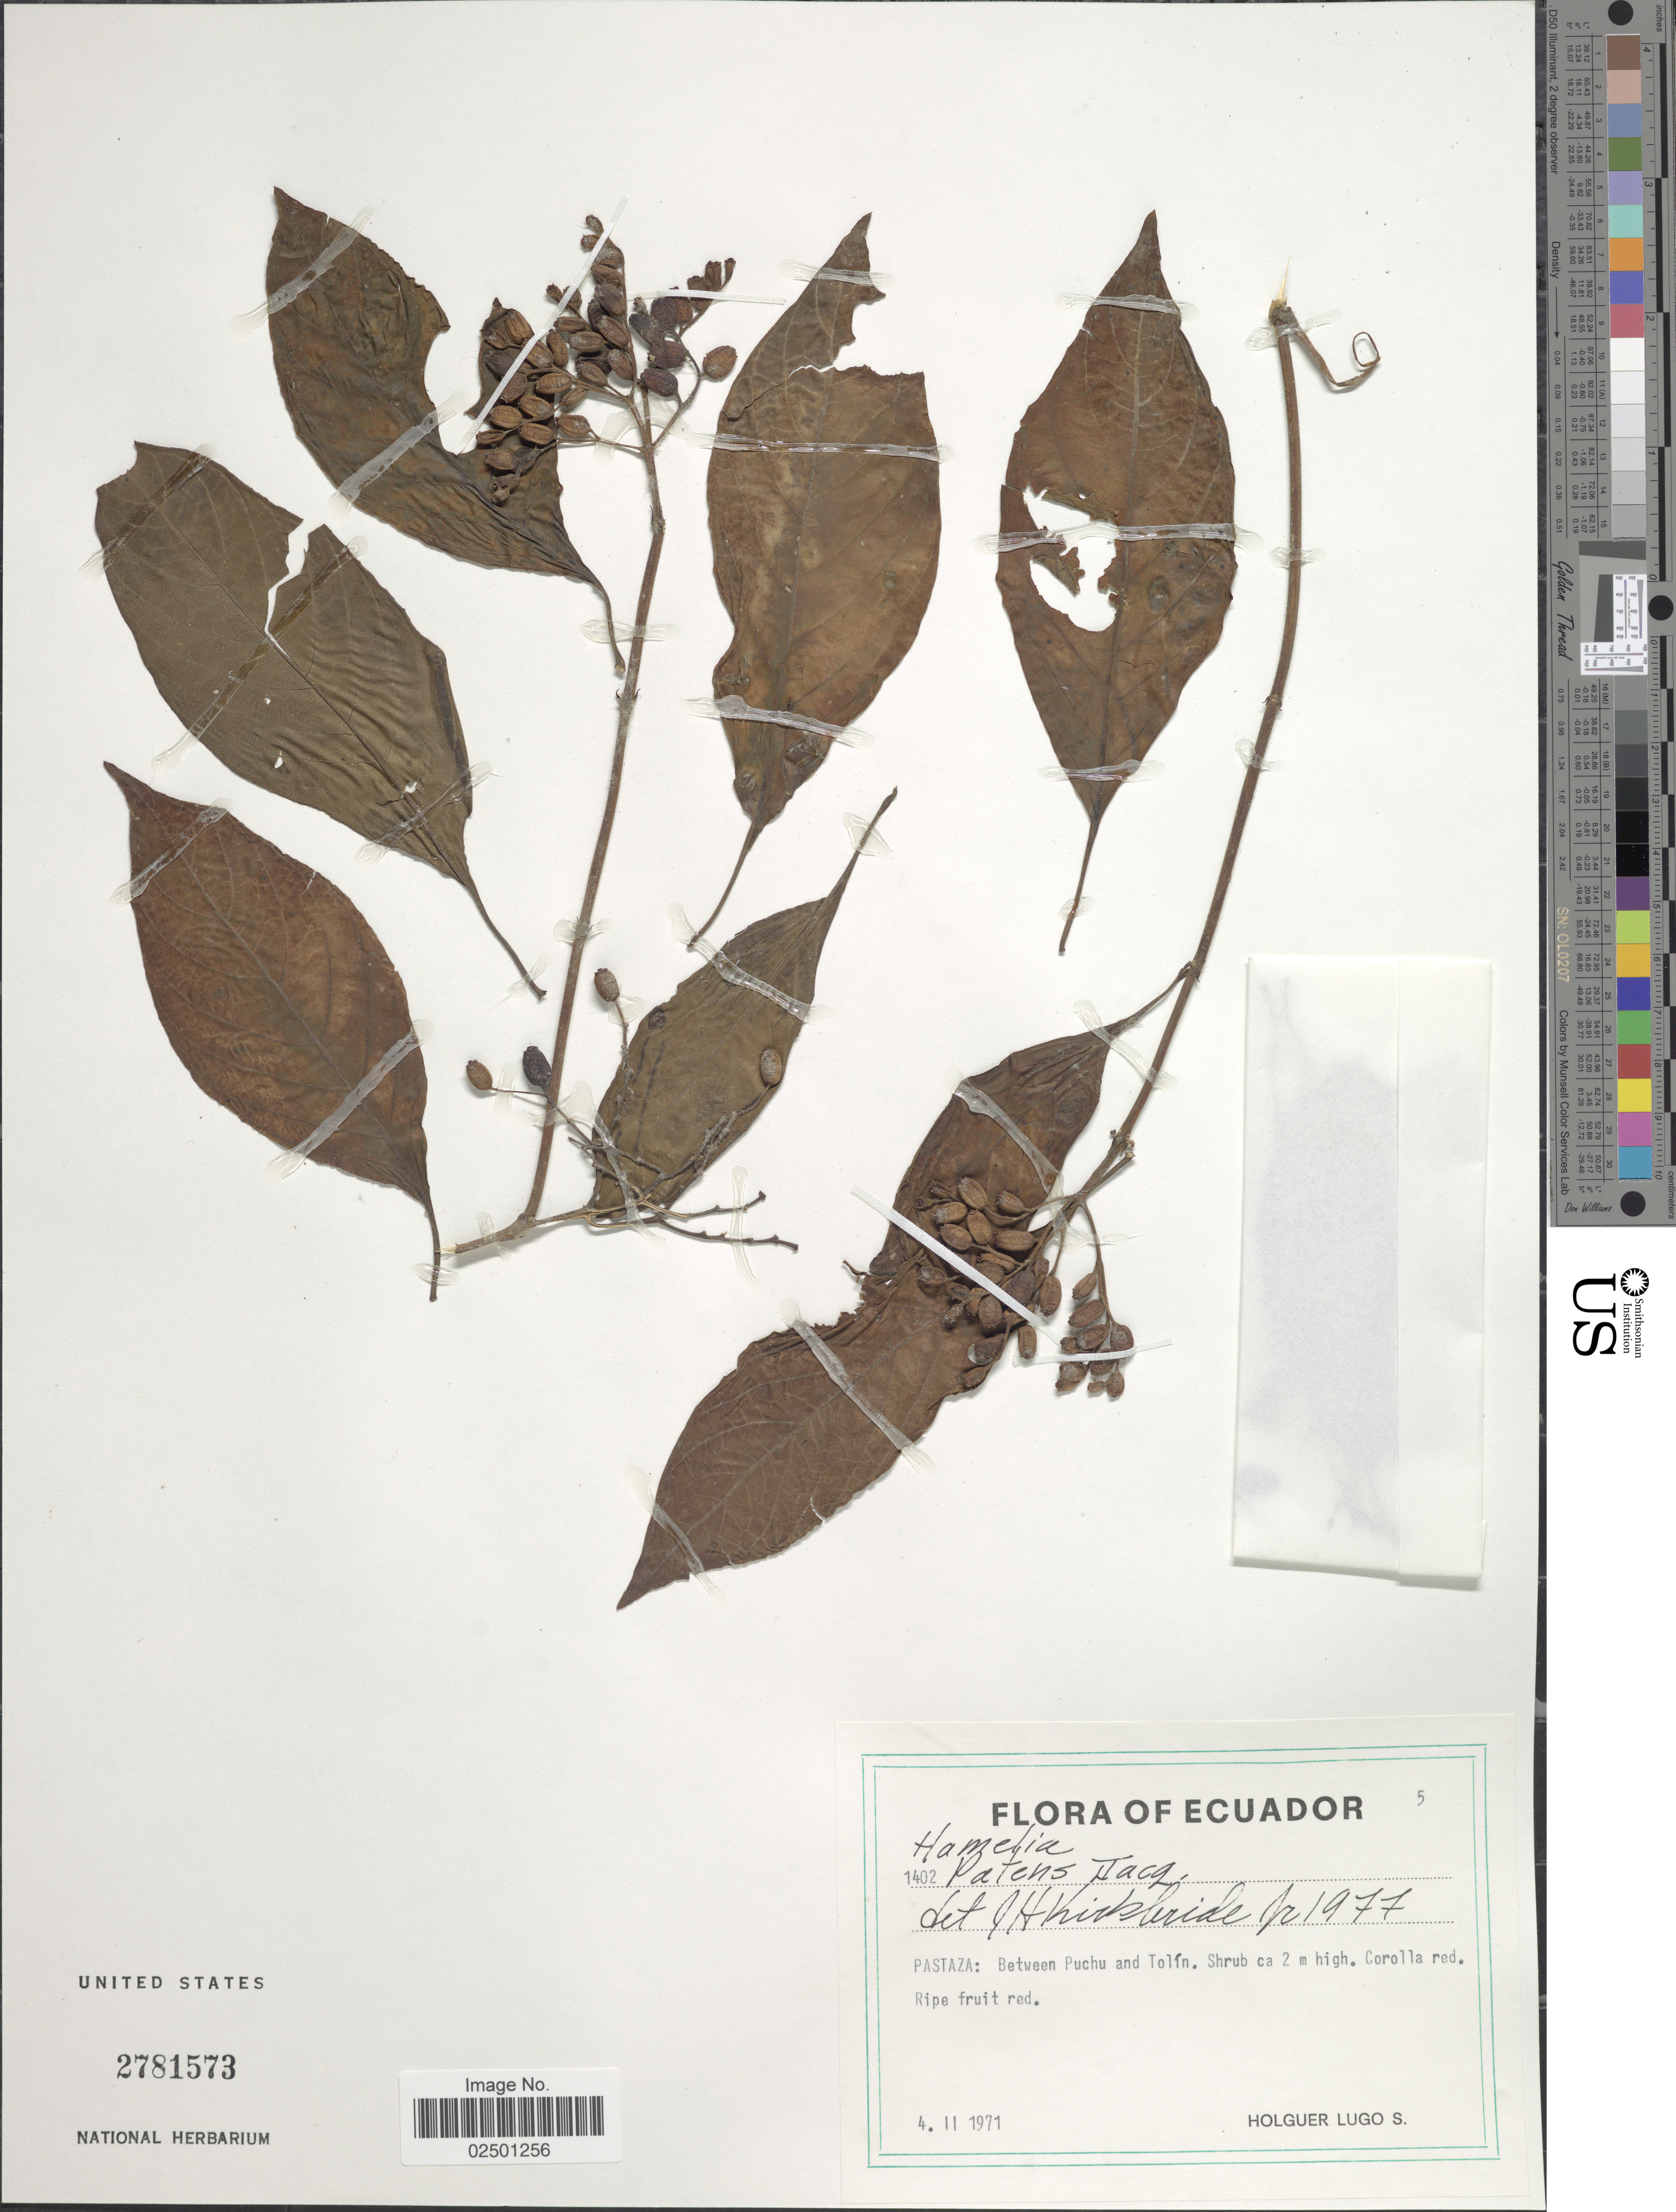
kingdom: Plantae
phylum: Tracheophyta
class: Magnoliopsida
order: Gentianales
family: Rubiaceae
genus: Hamelia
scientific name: Hamelia patens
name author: Jacq.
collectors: H. Lugo S.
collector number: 1402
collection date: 1971-02-04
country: Ecuador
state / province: Pastaza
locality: Between Puchu and Tolin.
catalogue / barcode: US 2781573